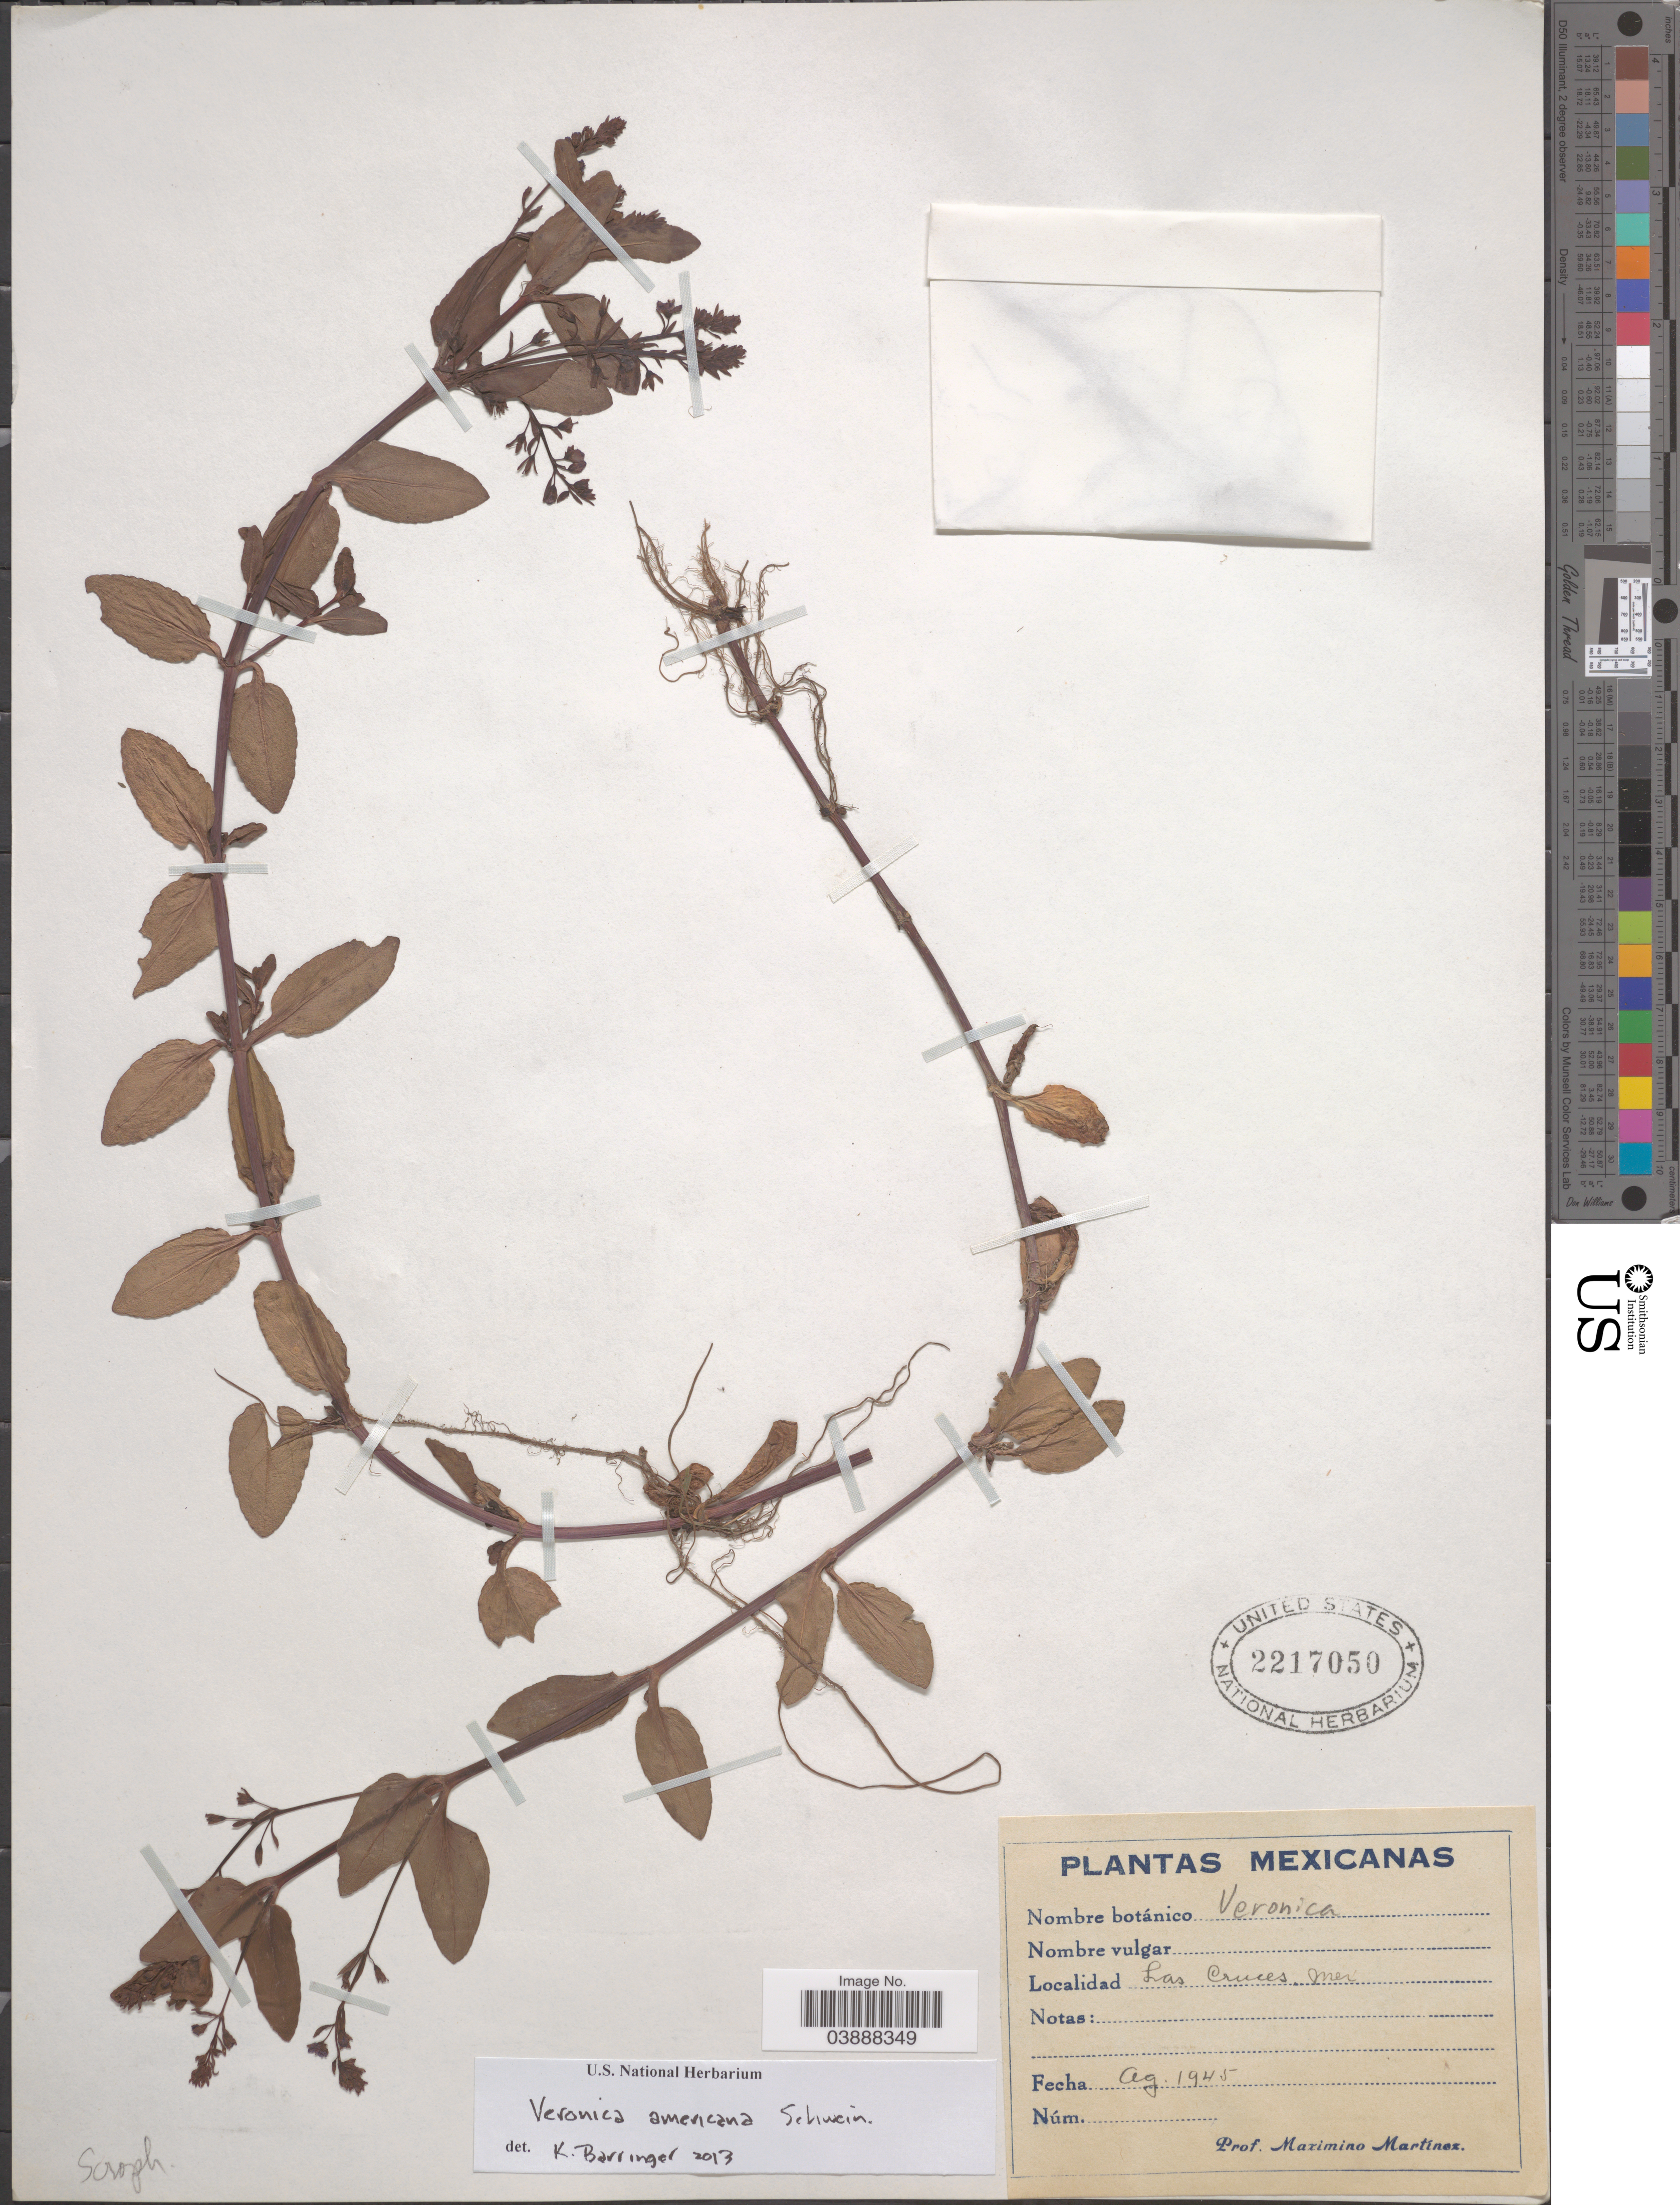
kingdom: Plantae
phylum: Tracheophyta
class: Magnoliopsida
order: Lamiales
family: Plantaginaceae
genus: Veronica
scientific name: Veronica americana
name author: Schwein. ex Benth.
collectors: M. Martínez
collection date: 1945-08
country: Mexico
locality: Las Cruces.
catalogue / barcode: US 2217050